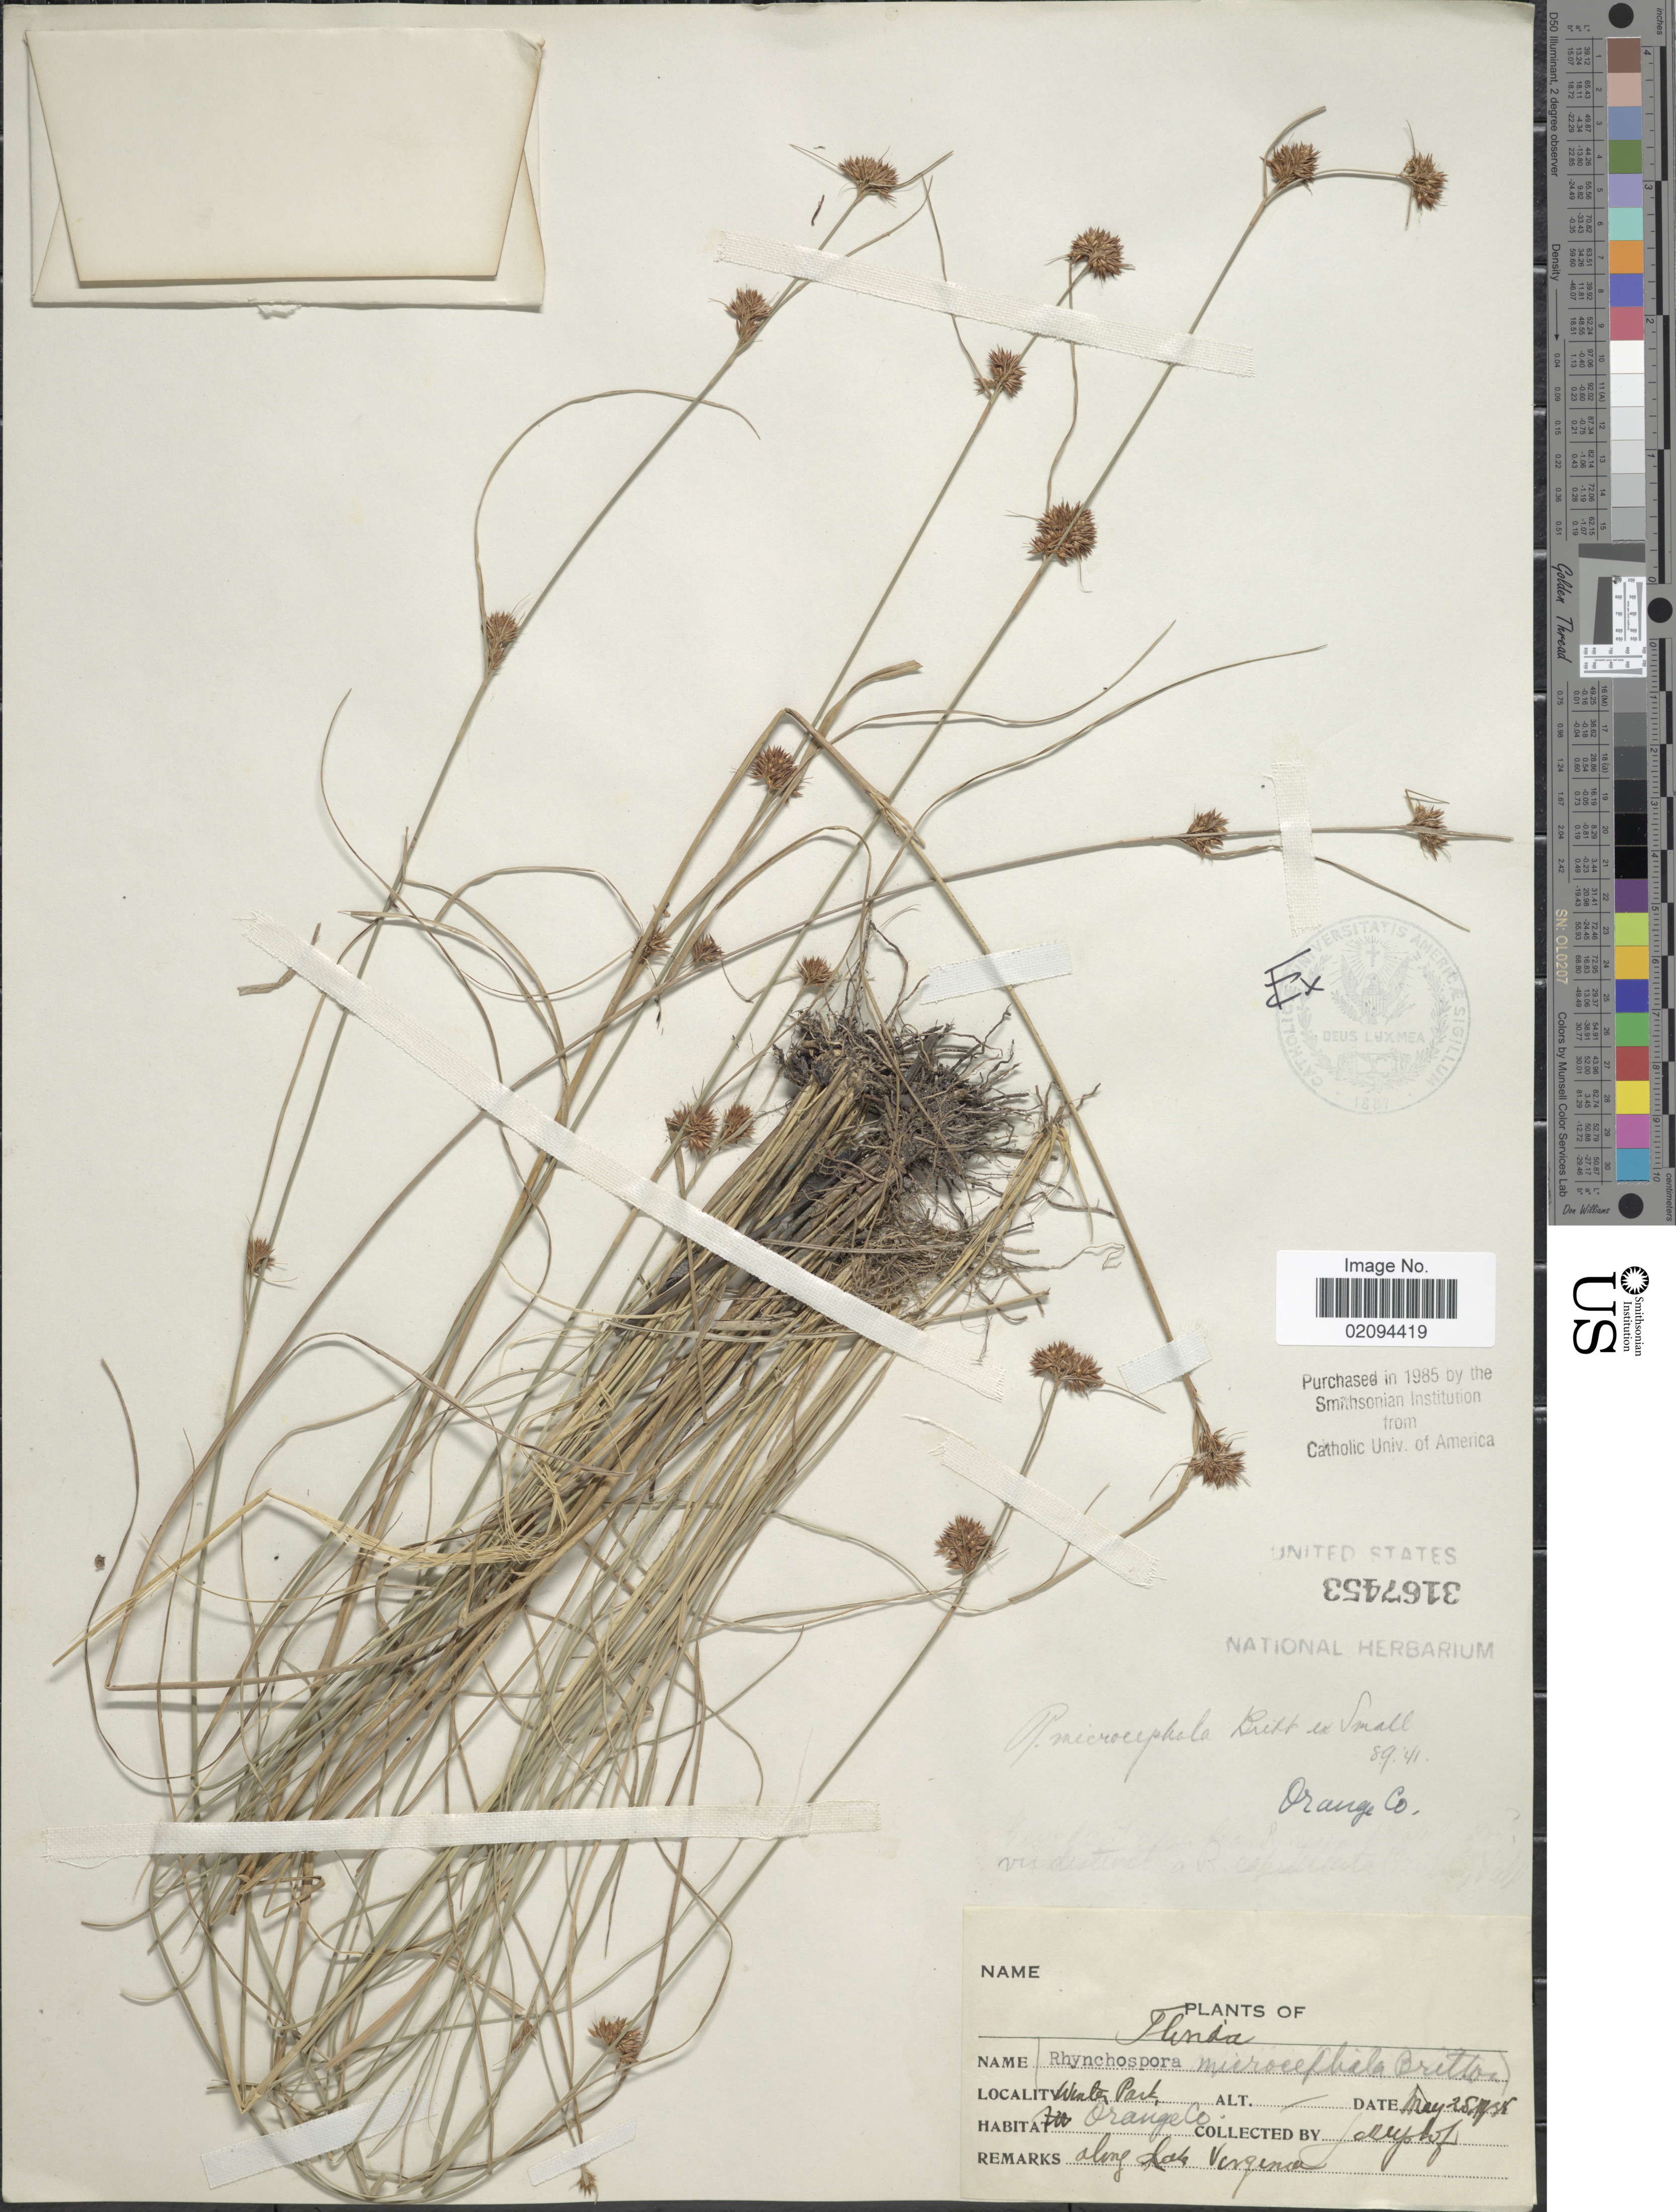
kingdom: Plantae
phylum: Tracheophyta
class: Liliopsida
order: Poales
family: Cyperaceae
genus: Rhynchospora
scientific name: Rhynchospora microcephala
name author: (Britton) Britton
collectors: J. C. T. Uphof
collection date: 1938-05-28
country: United States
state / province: Florida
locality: Water Park. Orange Co.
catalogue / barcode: US 3167453